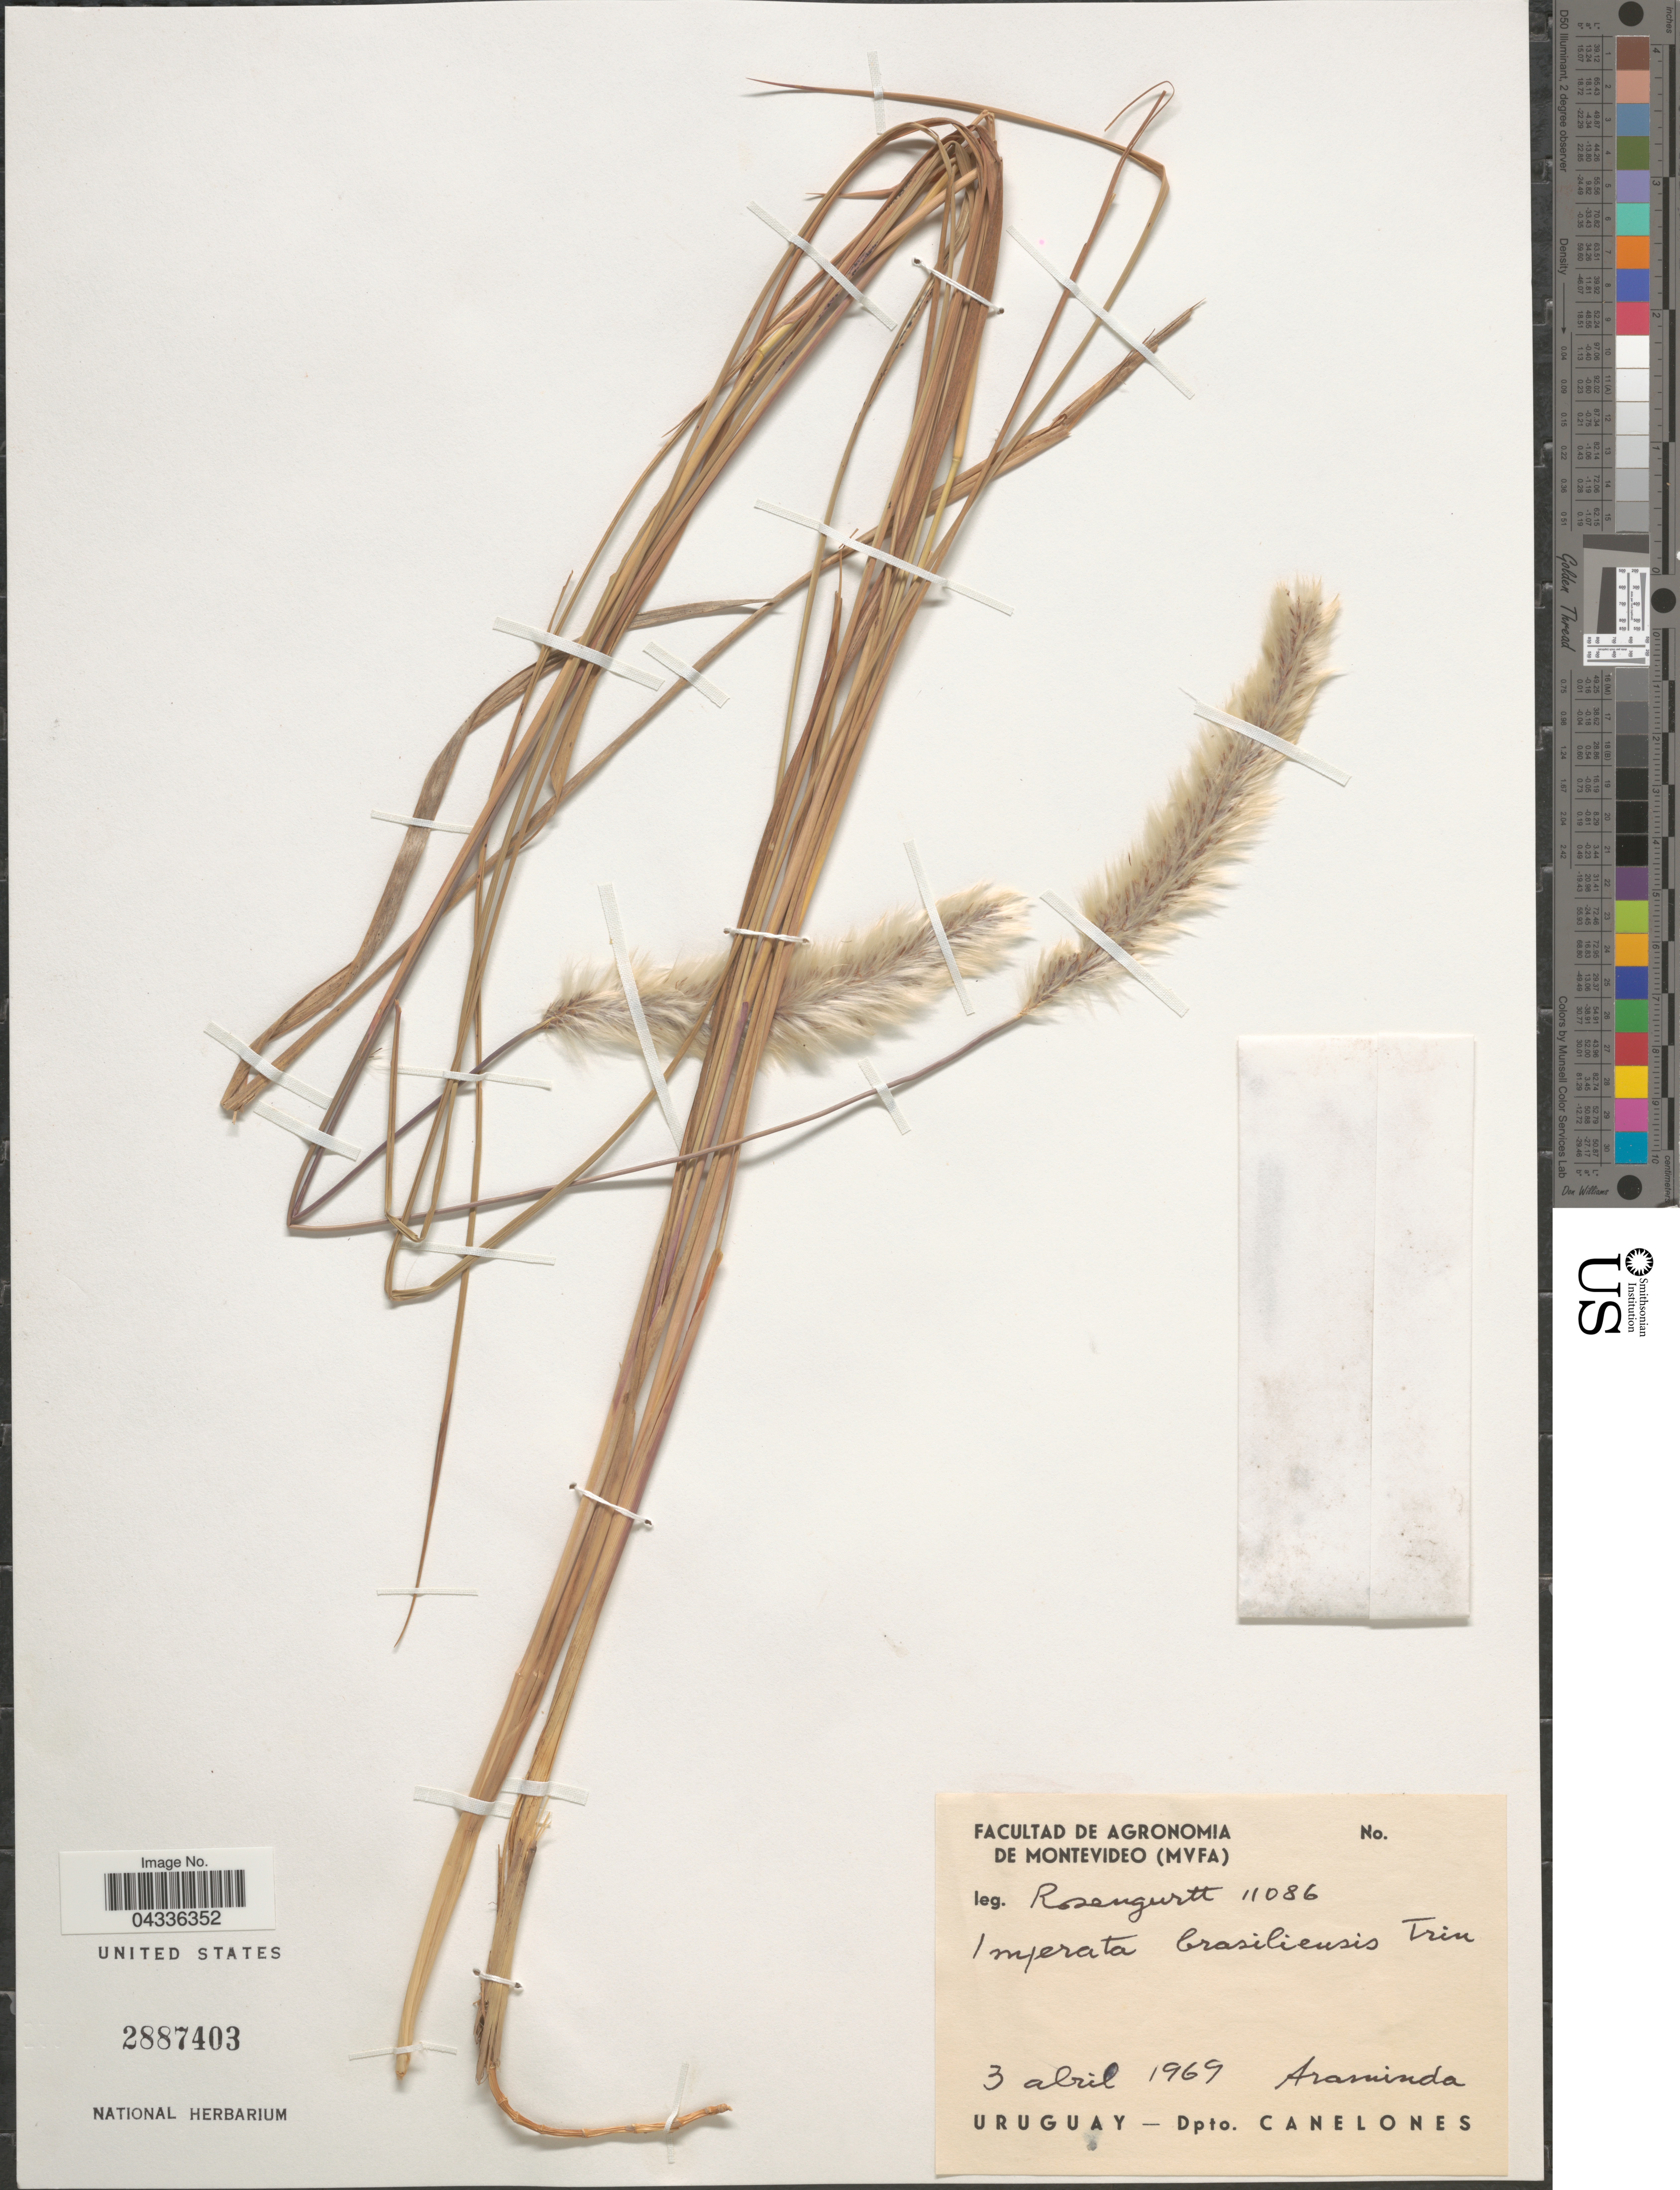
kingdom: Plantae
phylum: Tracheophyta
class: Liliopsida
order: Poales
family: Poaceae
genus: Imperata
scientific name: Imperata brasiliensis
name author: Trin.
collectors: Rosengurtt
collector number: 11086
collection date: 1969-04-03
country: Uruguay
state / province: Canelones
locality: Dpto. Canelones.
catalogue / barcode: US 2887403